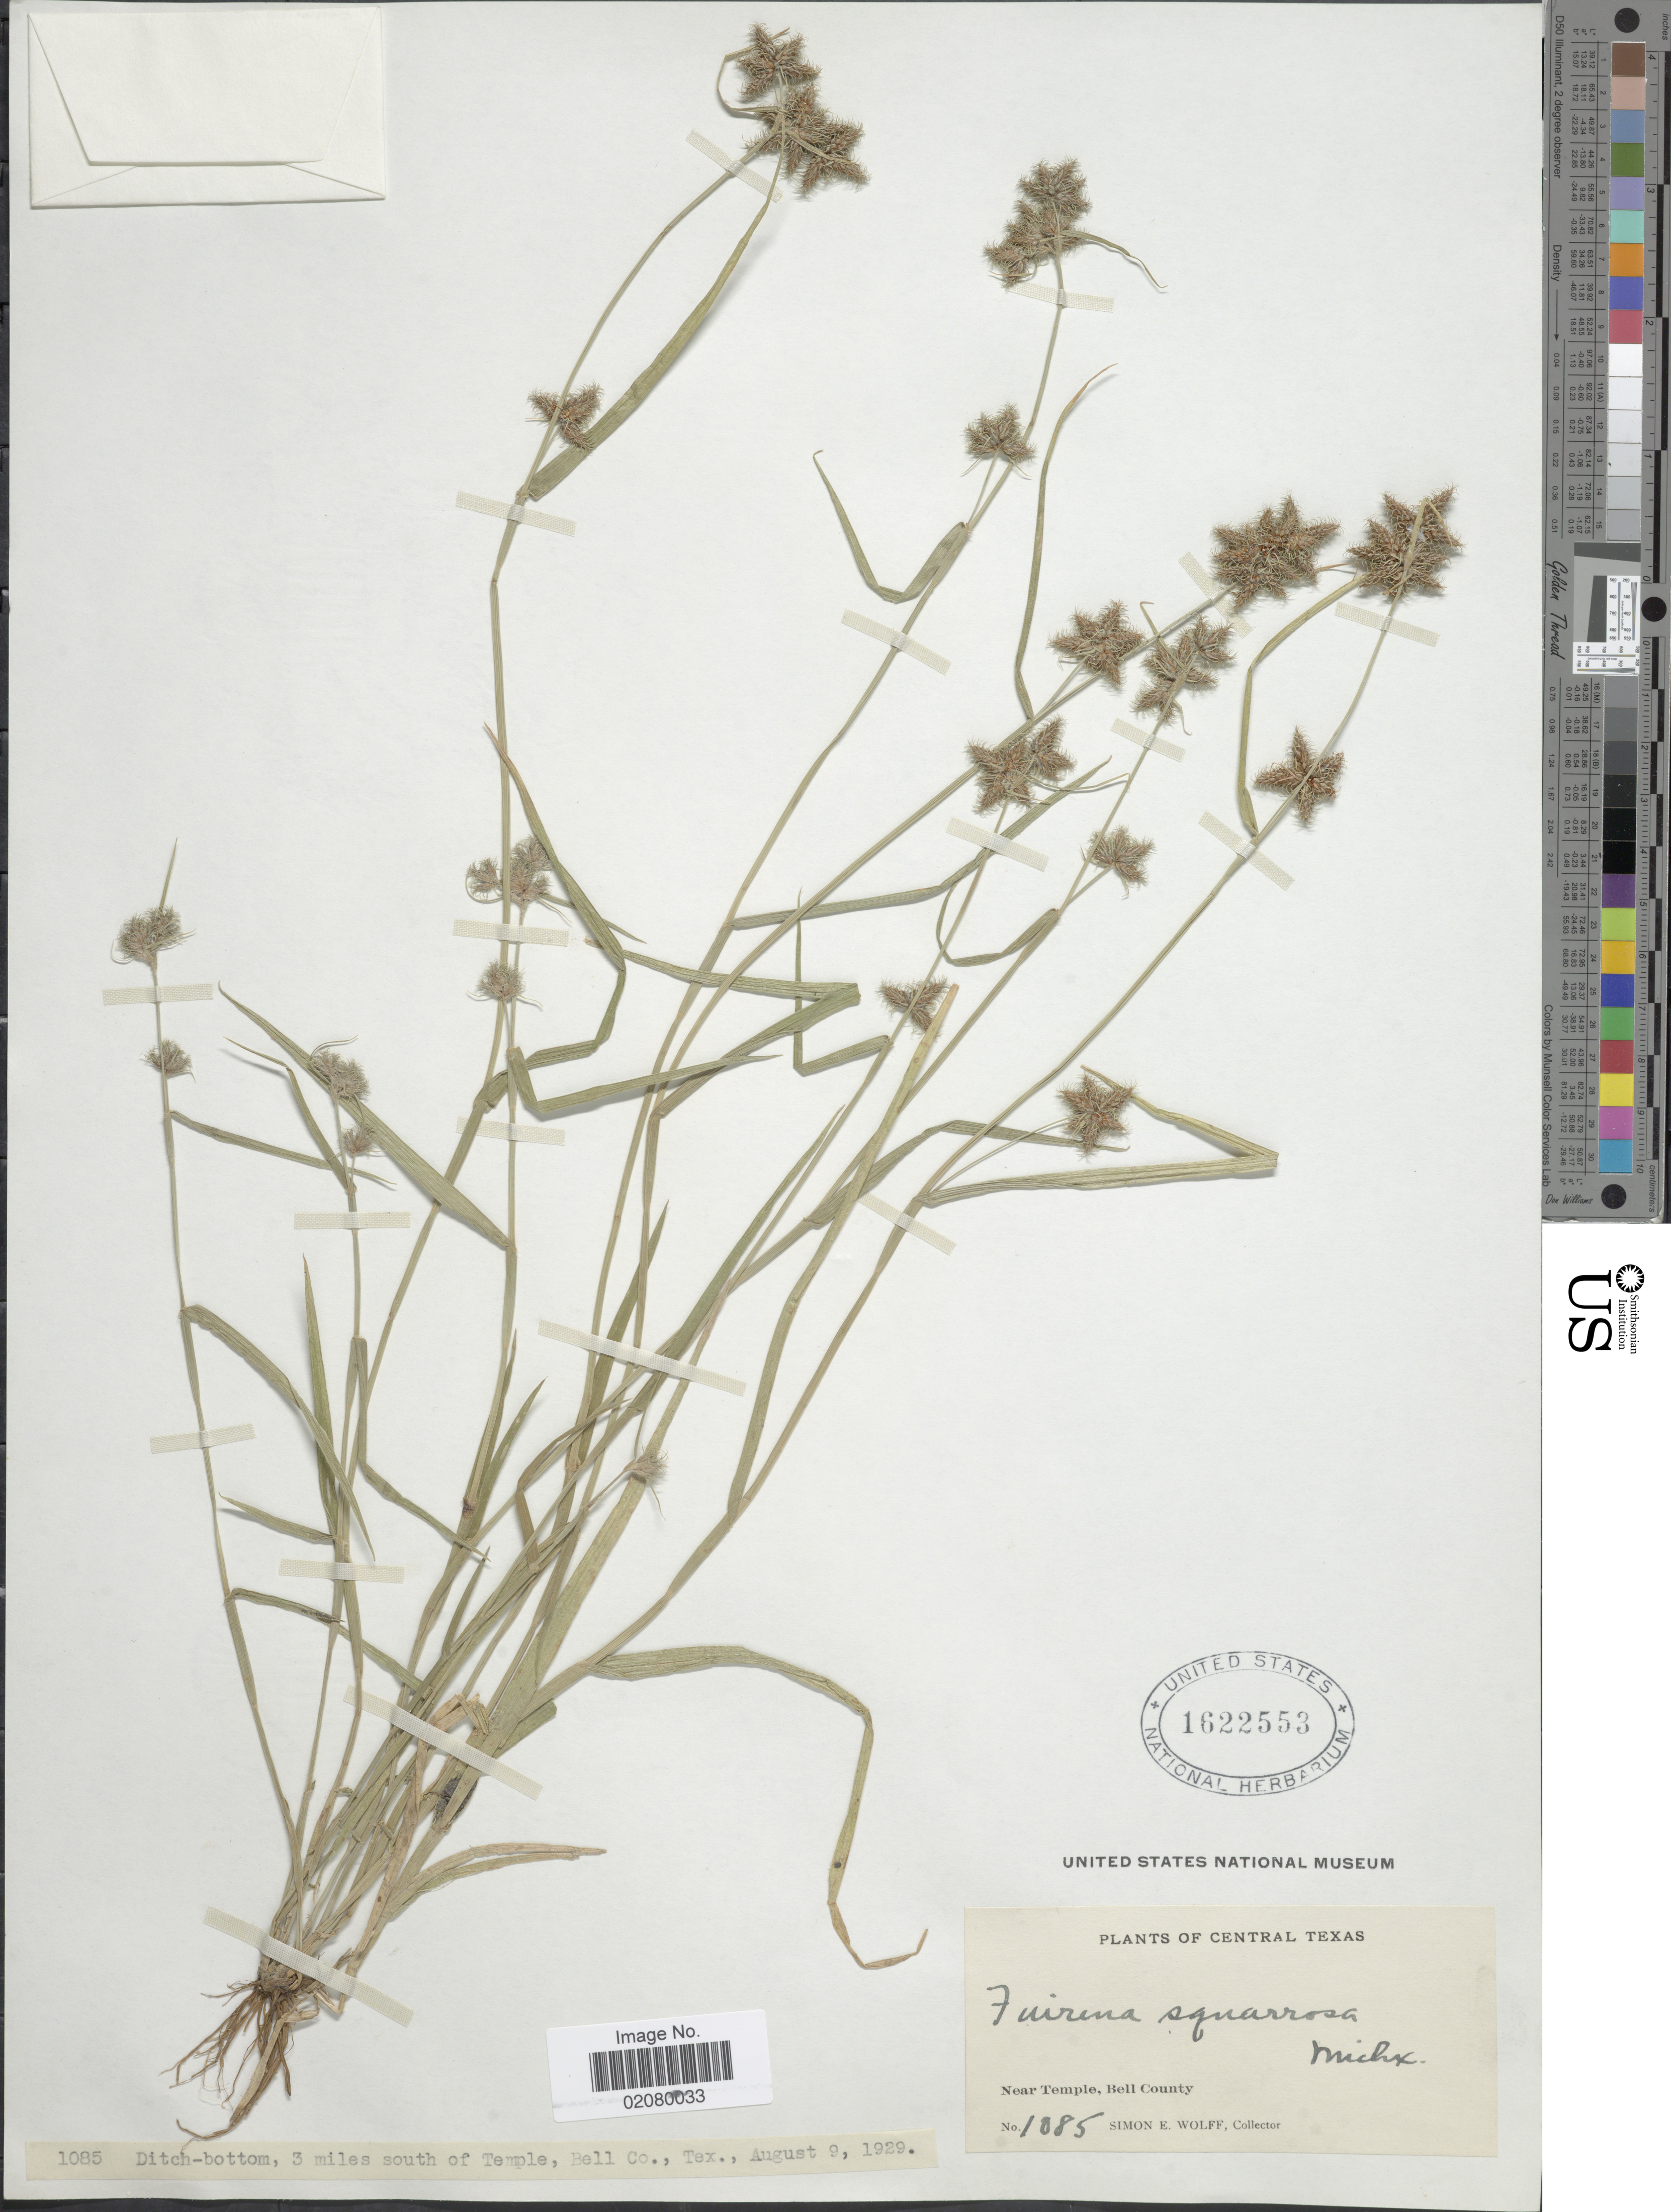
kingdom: Plantae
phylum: Tracheophyta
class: Liliopsida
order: Poales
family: Cyperaceae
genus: Fuirena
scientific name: Fuirena squarrosa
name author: Michx.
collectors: S. E. Wolff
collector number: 1085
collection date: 1929-08-09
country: United States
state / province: Texas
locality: Central Texas, Ditch- bottom, 3 miles south of Temple, Bell County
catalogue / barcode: US 1622553